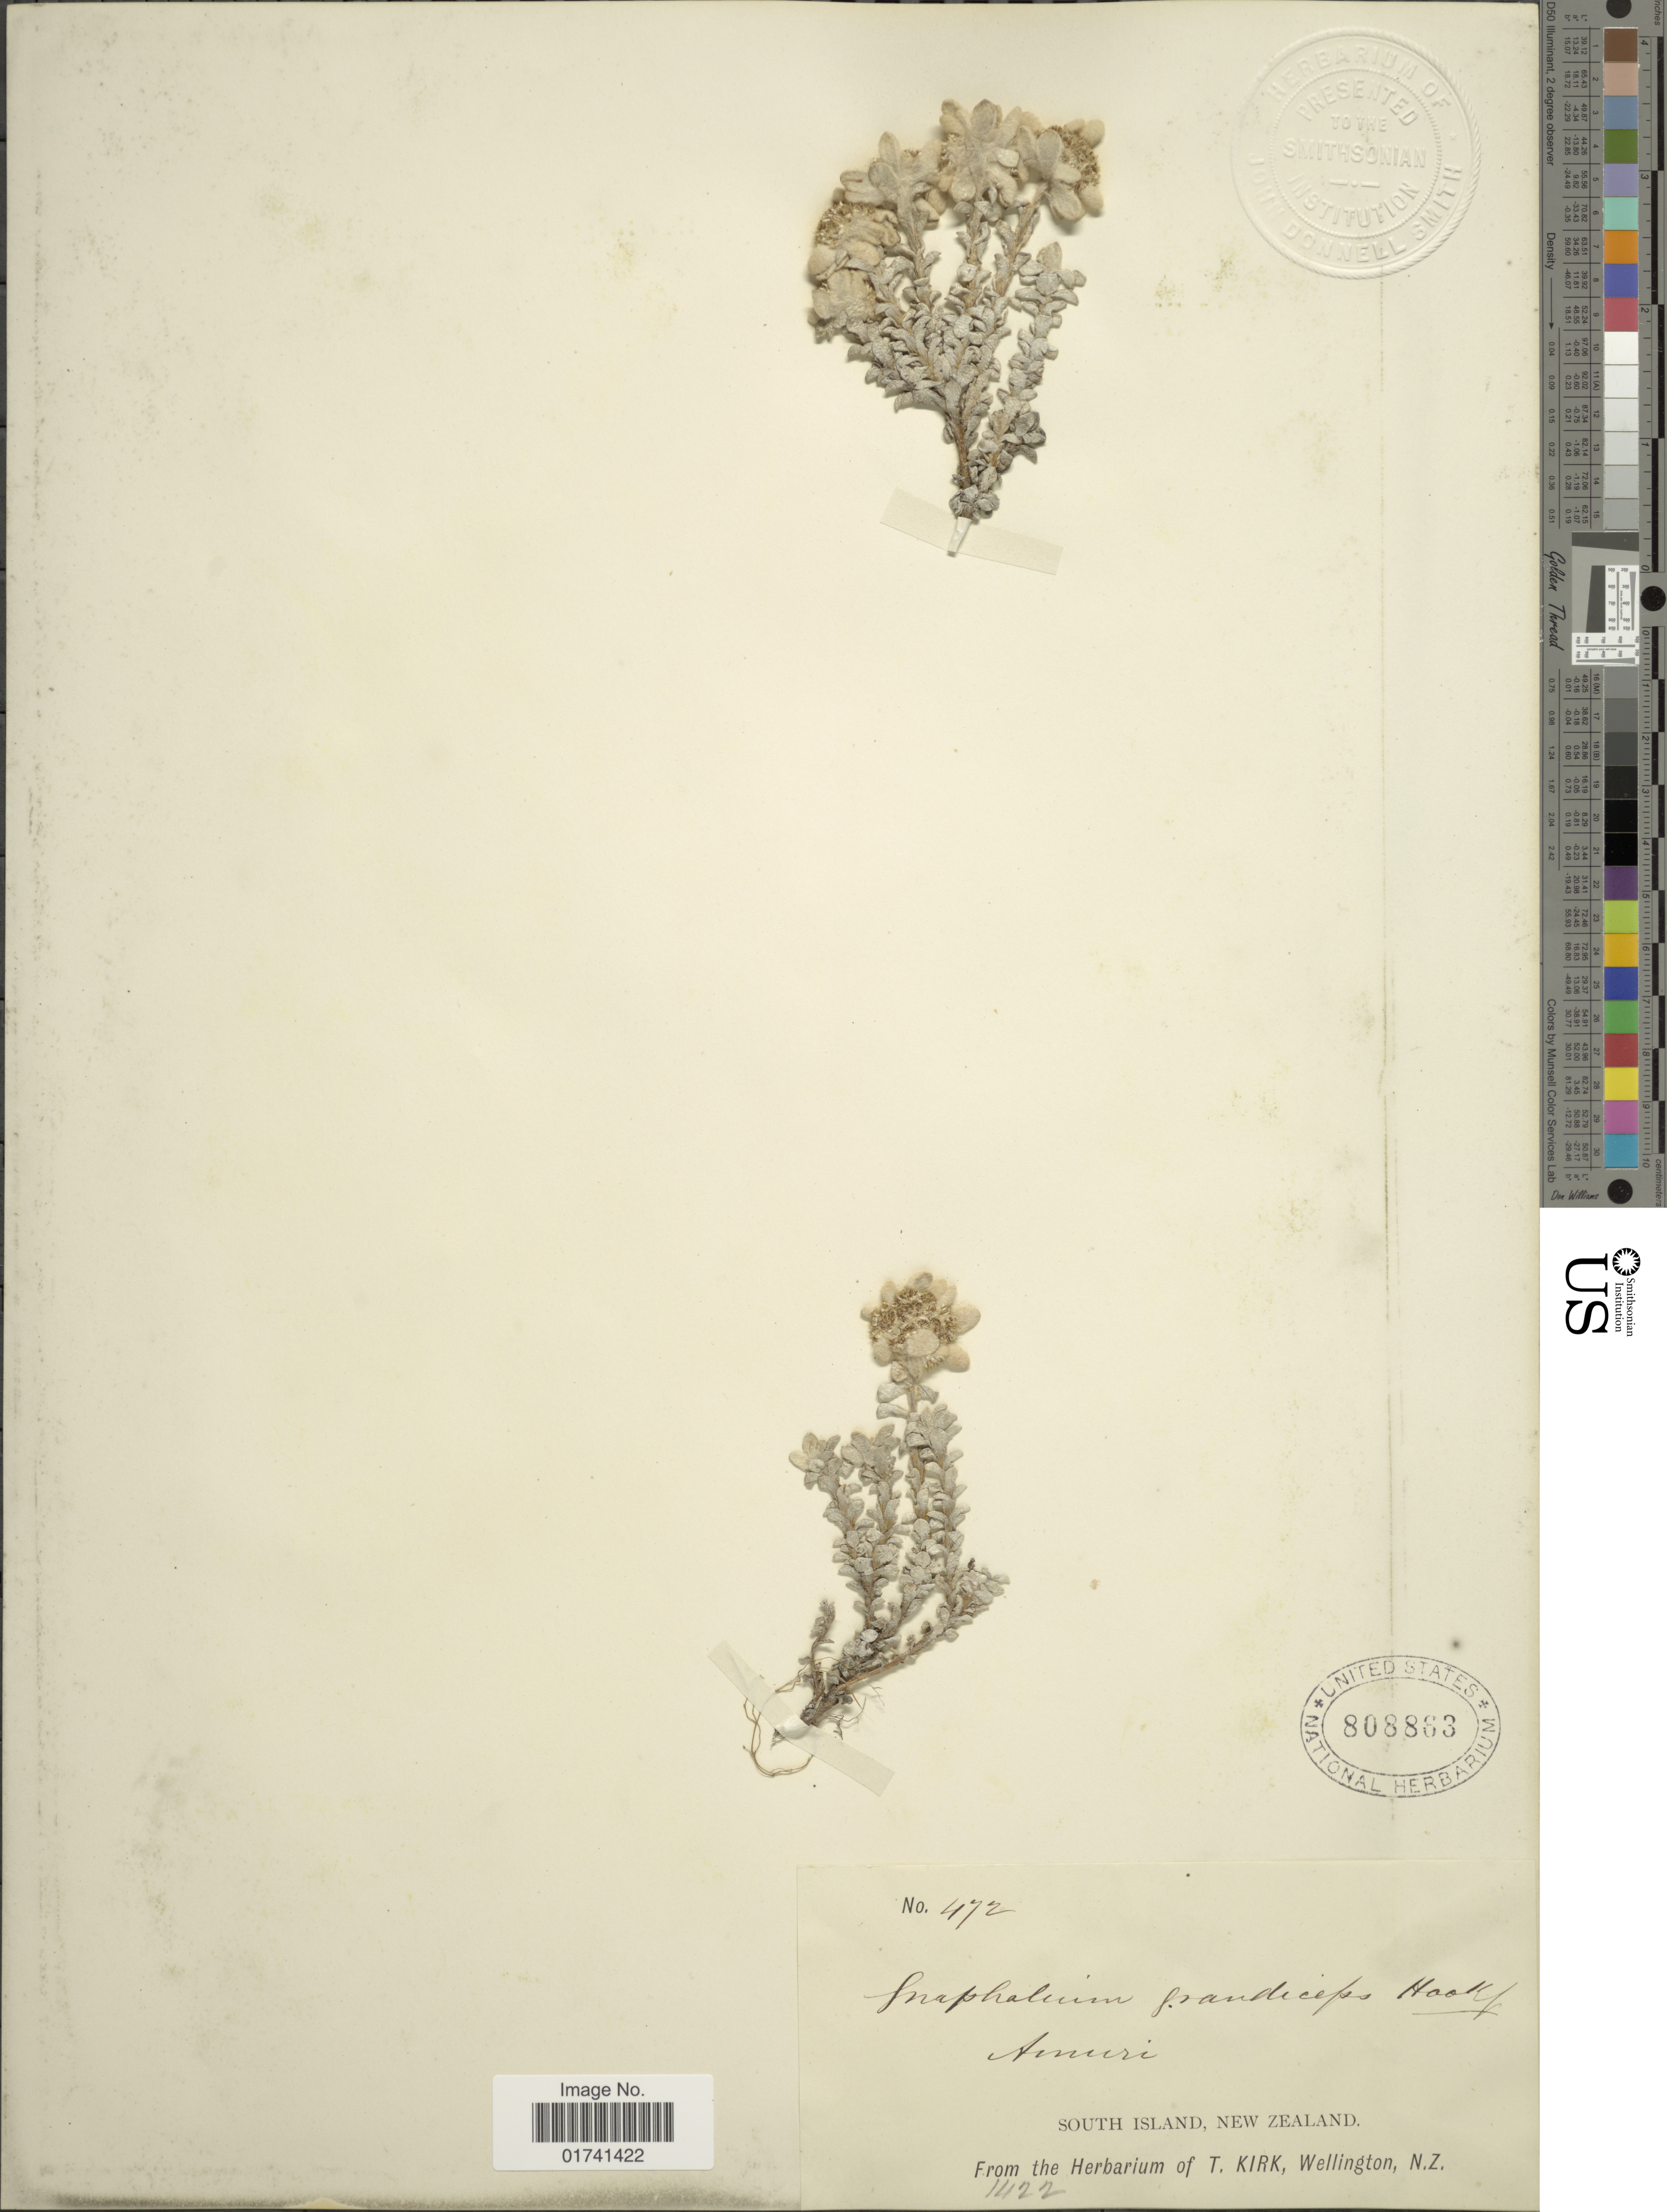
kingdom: Plantae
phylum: Tracheophyta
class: Magnoliopsida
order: Asterales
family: Asteraceae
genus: Leucogenes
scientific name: Leucogenes grandiceps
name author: P. Beauv.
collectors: ex Herb. T. Kirk, Wellington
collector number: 472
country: New Zealand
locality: Amuri, South Island.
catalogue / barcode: US 808863